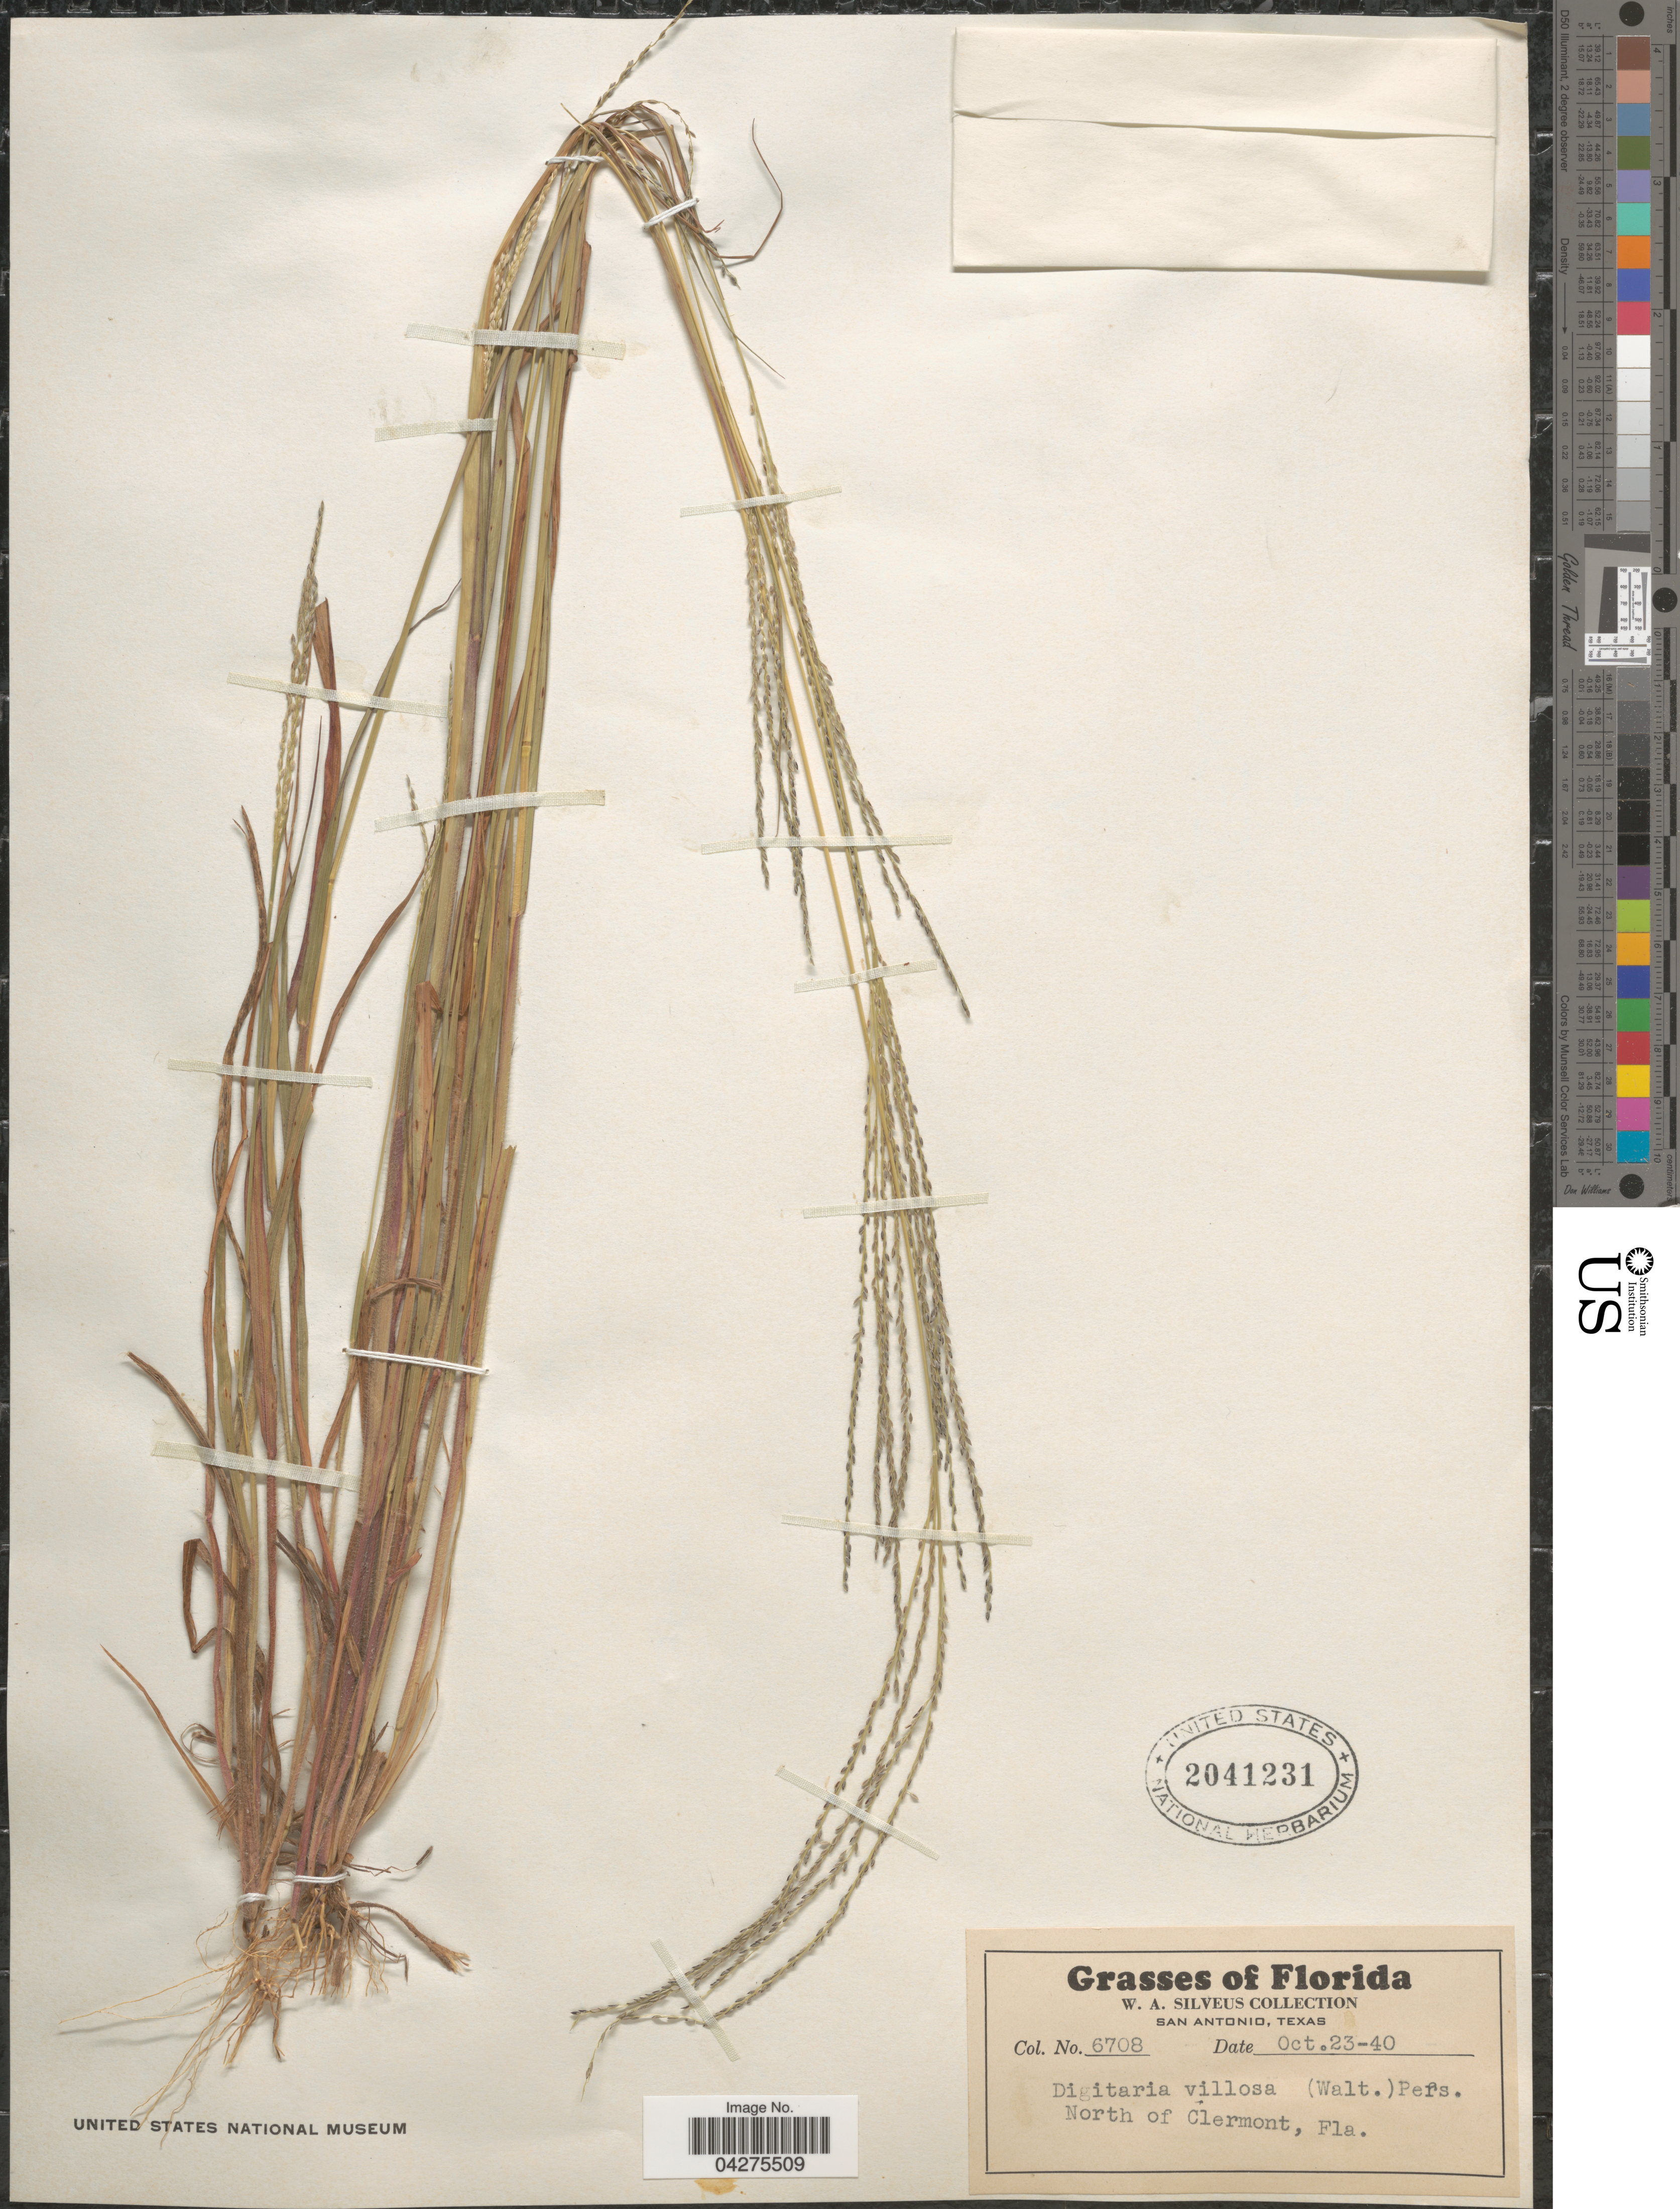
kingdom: Plantae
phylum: Tracheophyta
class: Liliopsida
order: Poales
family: Poaceae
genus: Digitaria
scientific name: Digitaria villosa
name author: (Walter) Pers.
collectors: W. Silveus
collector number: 6708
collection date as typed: Transcribed d/m/y: 23/10/40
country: United States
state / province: Florida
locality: North of Clermont.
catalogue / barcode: US 2041231